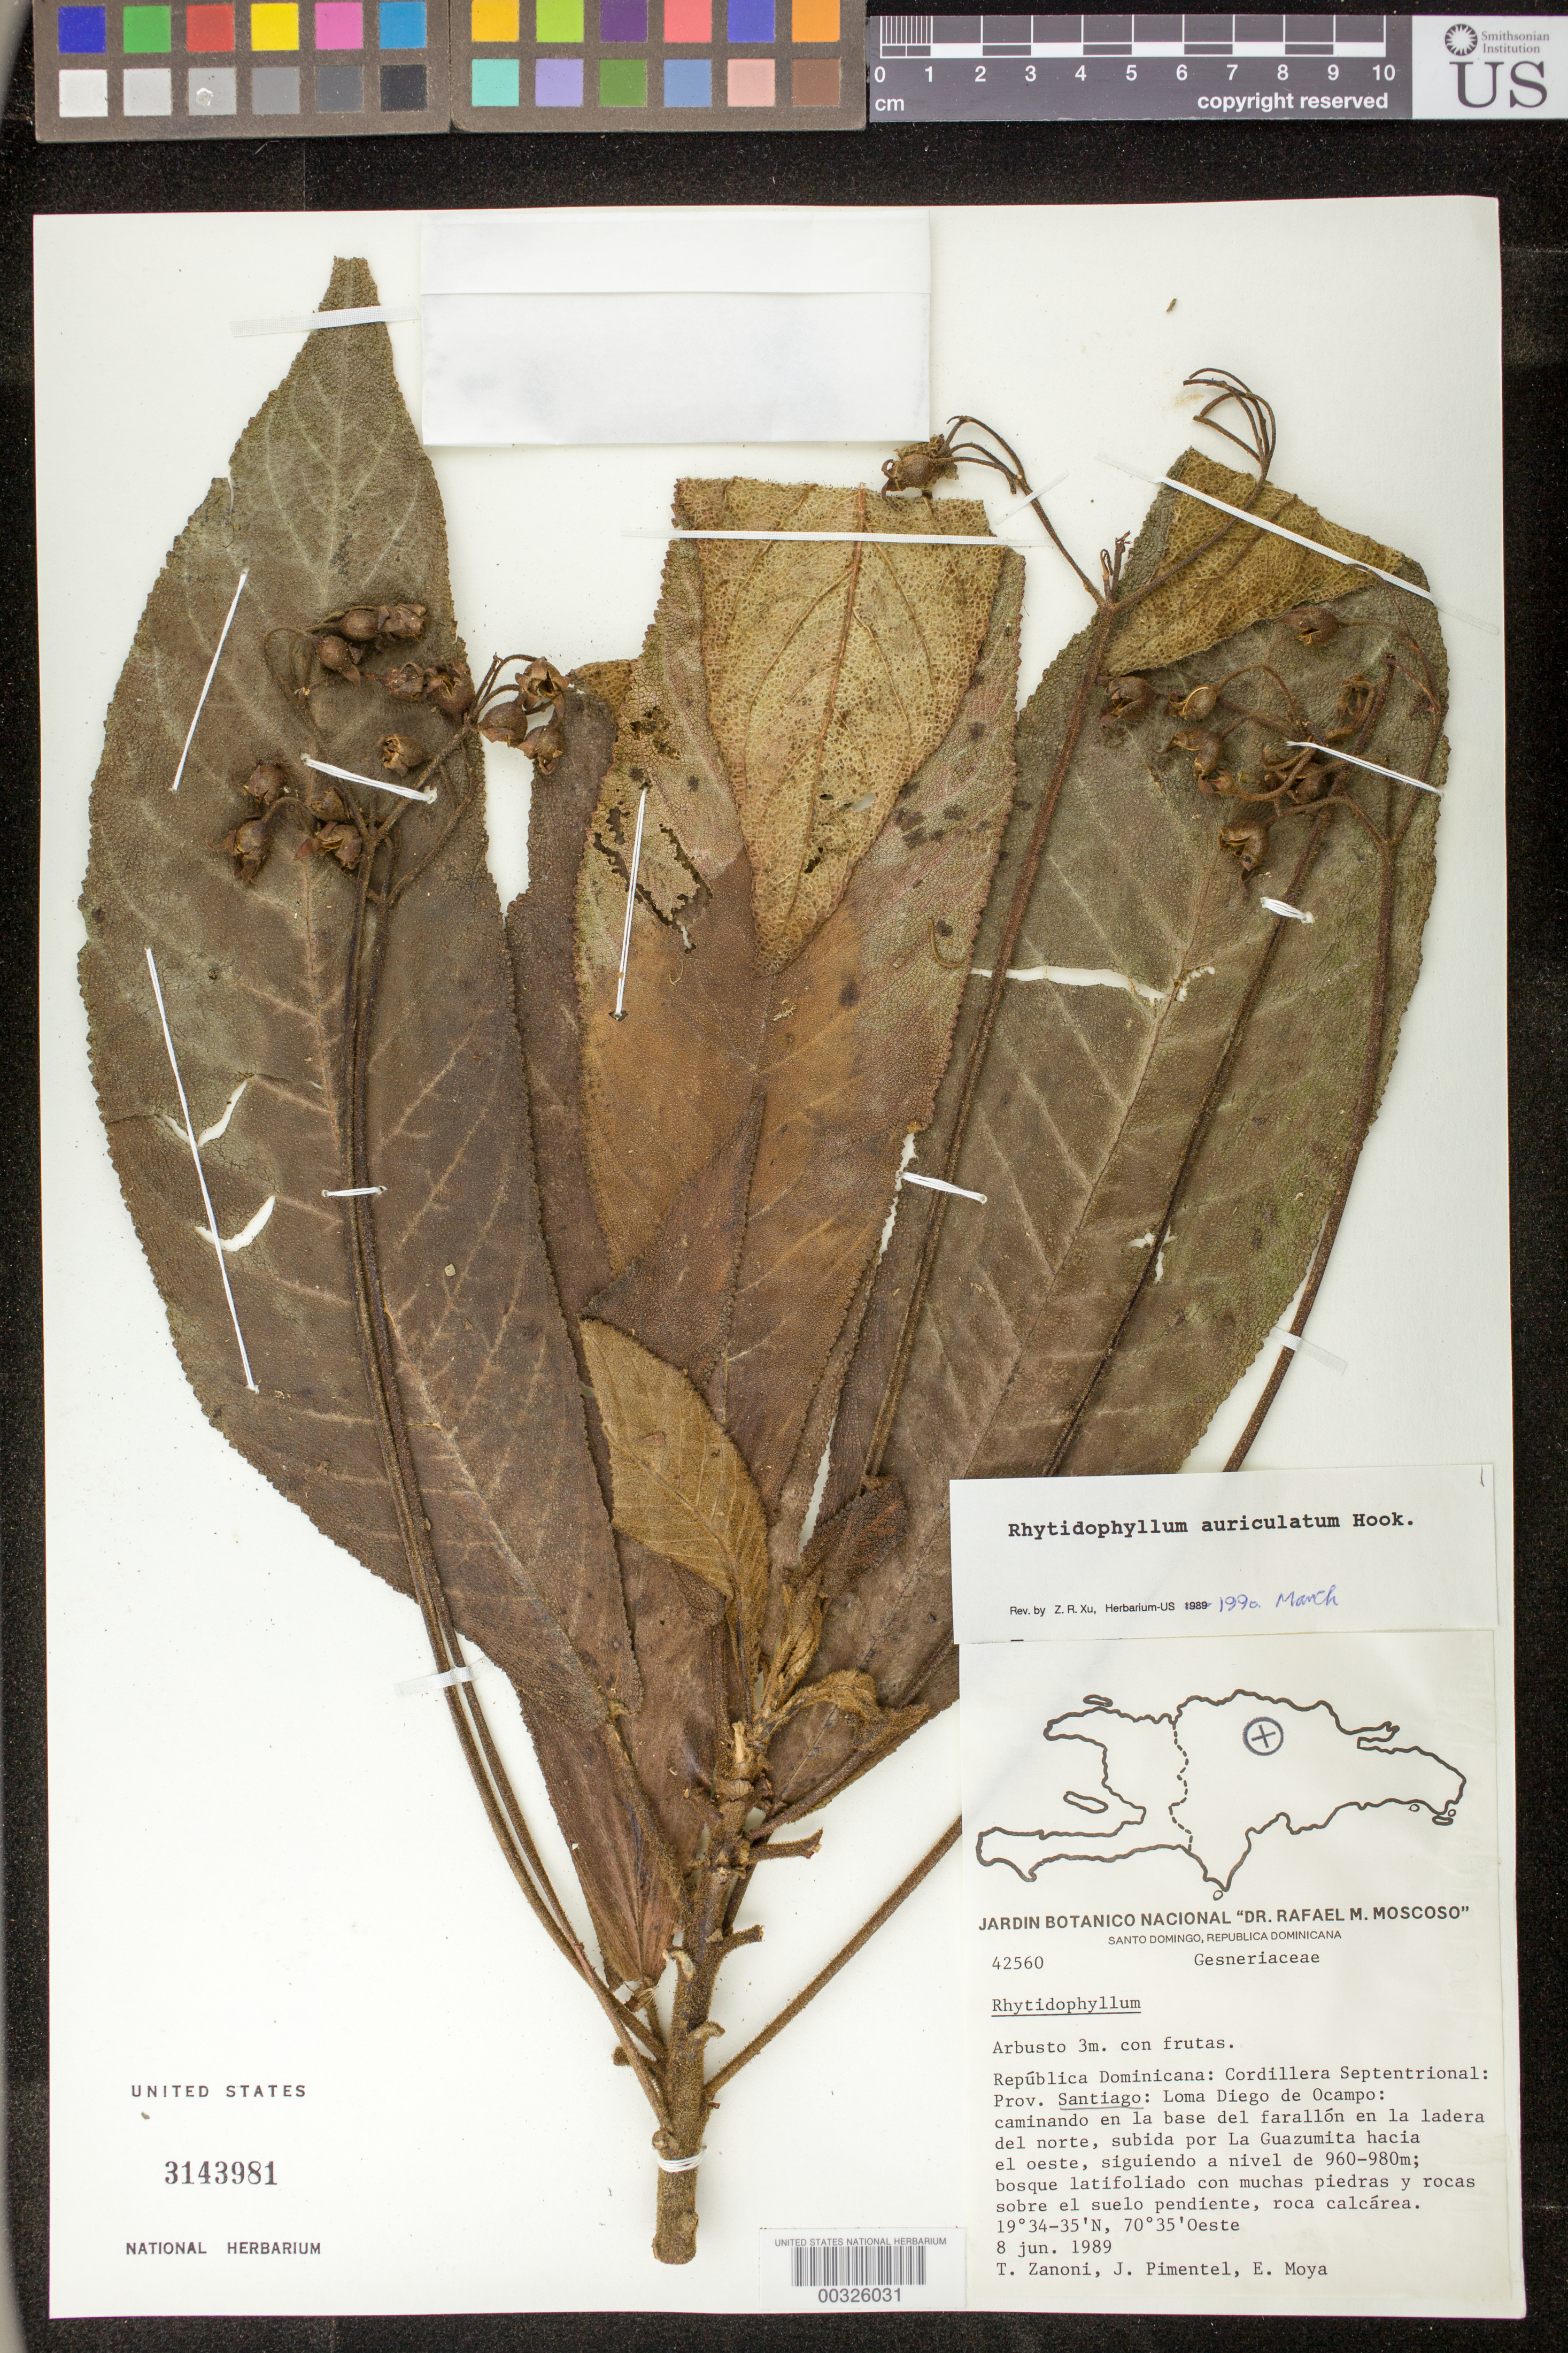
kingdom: Plantae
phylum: Tracheophyta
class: Magnoliopsida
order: Lamiales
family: Gesneriaceae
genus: Rhytidophyllum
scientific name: Rhytidophyllum auriculatum var. angustatum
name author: Urb.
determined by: Skog, Laurence E.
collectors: T. A. Zanoni, J. Pimentel & E. Moya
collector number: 42560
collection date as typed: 08 Jun 1989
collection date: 1989-06-08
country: Dominican Republic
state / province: Santiago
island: Hispaniola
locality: Cordillera Septentrional: Loma Diego de Ocampo, caminando en la base del farallón en la lader del norte, subida por La Guazumita hacia el oeste, siguiendo a nivel de 960-980 m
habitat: Bosque latifoliado con muchas piedras y rocas sobre el suelo pendiente, roca calcárea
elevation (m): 960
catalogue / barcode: US 3143981